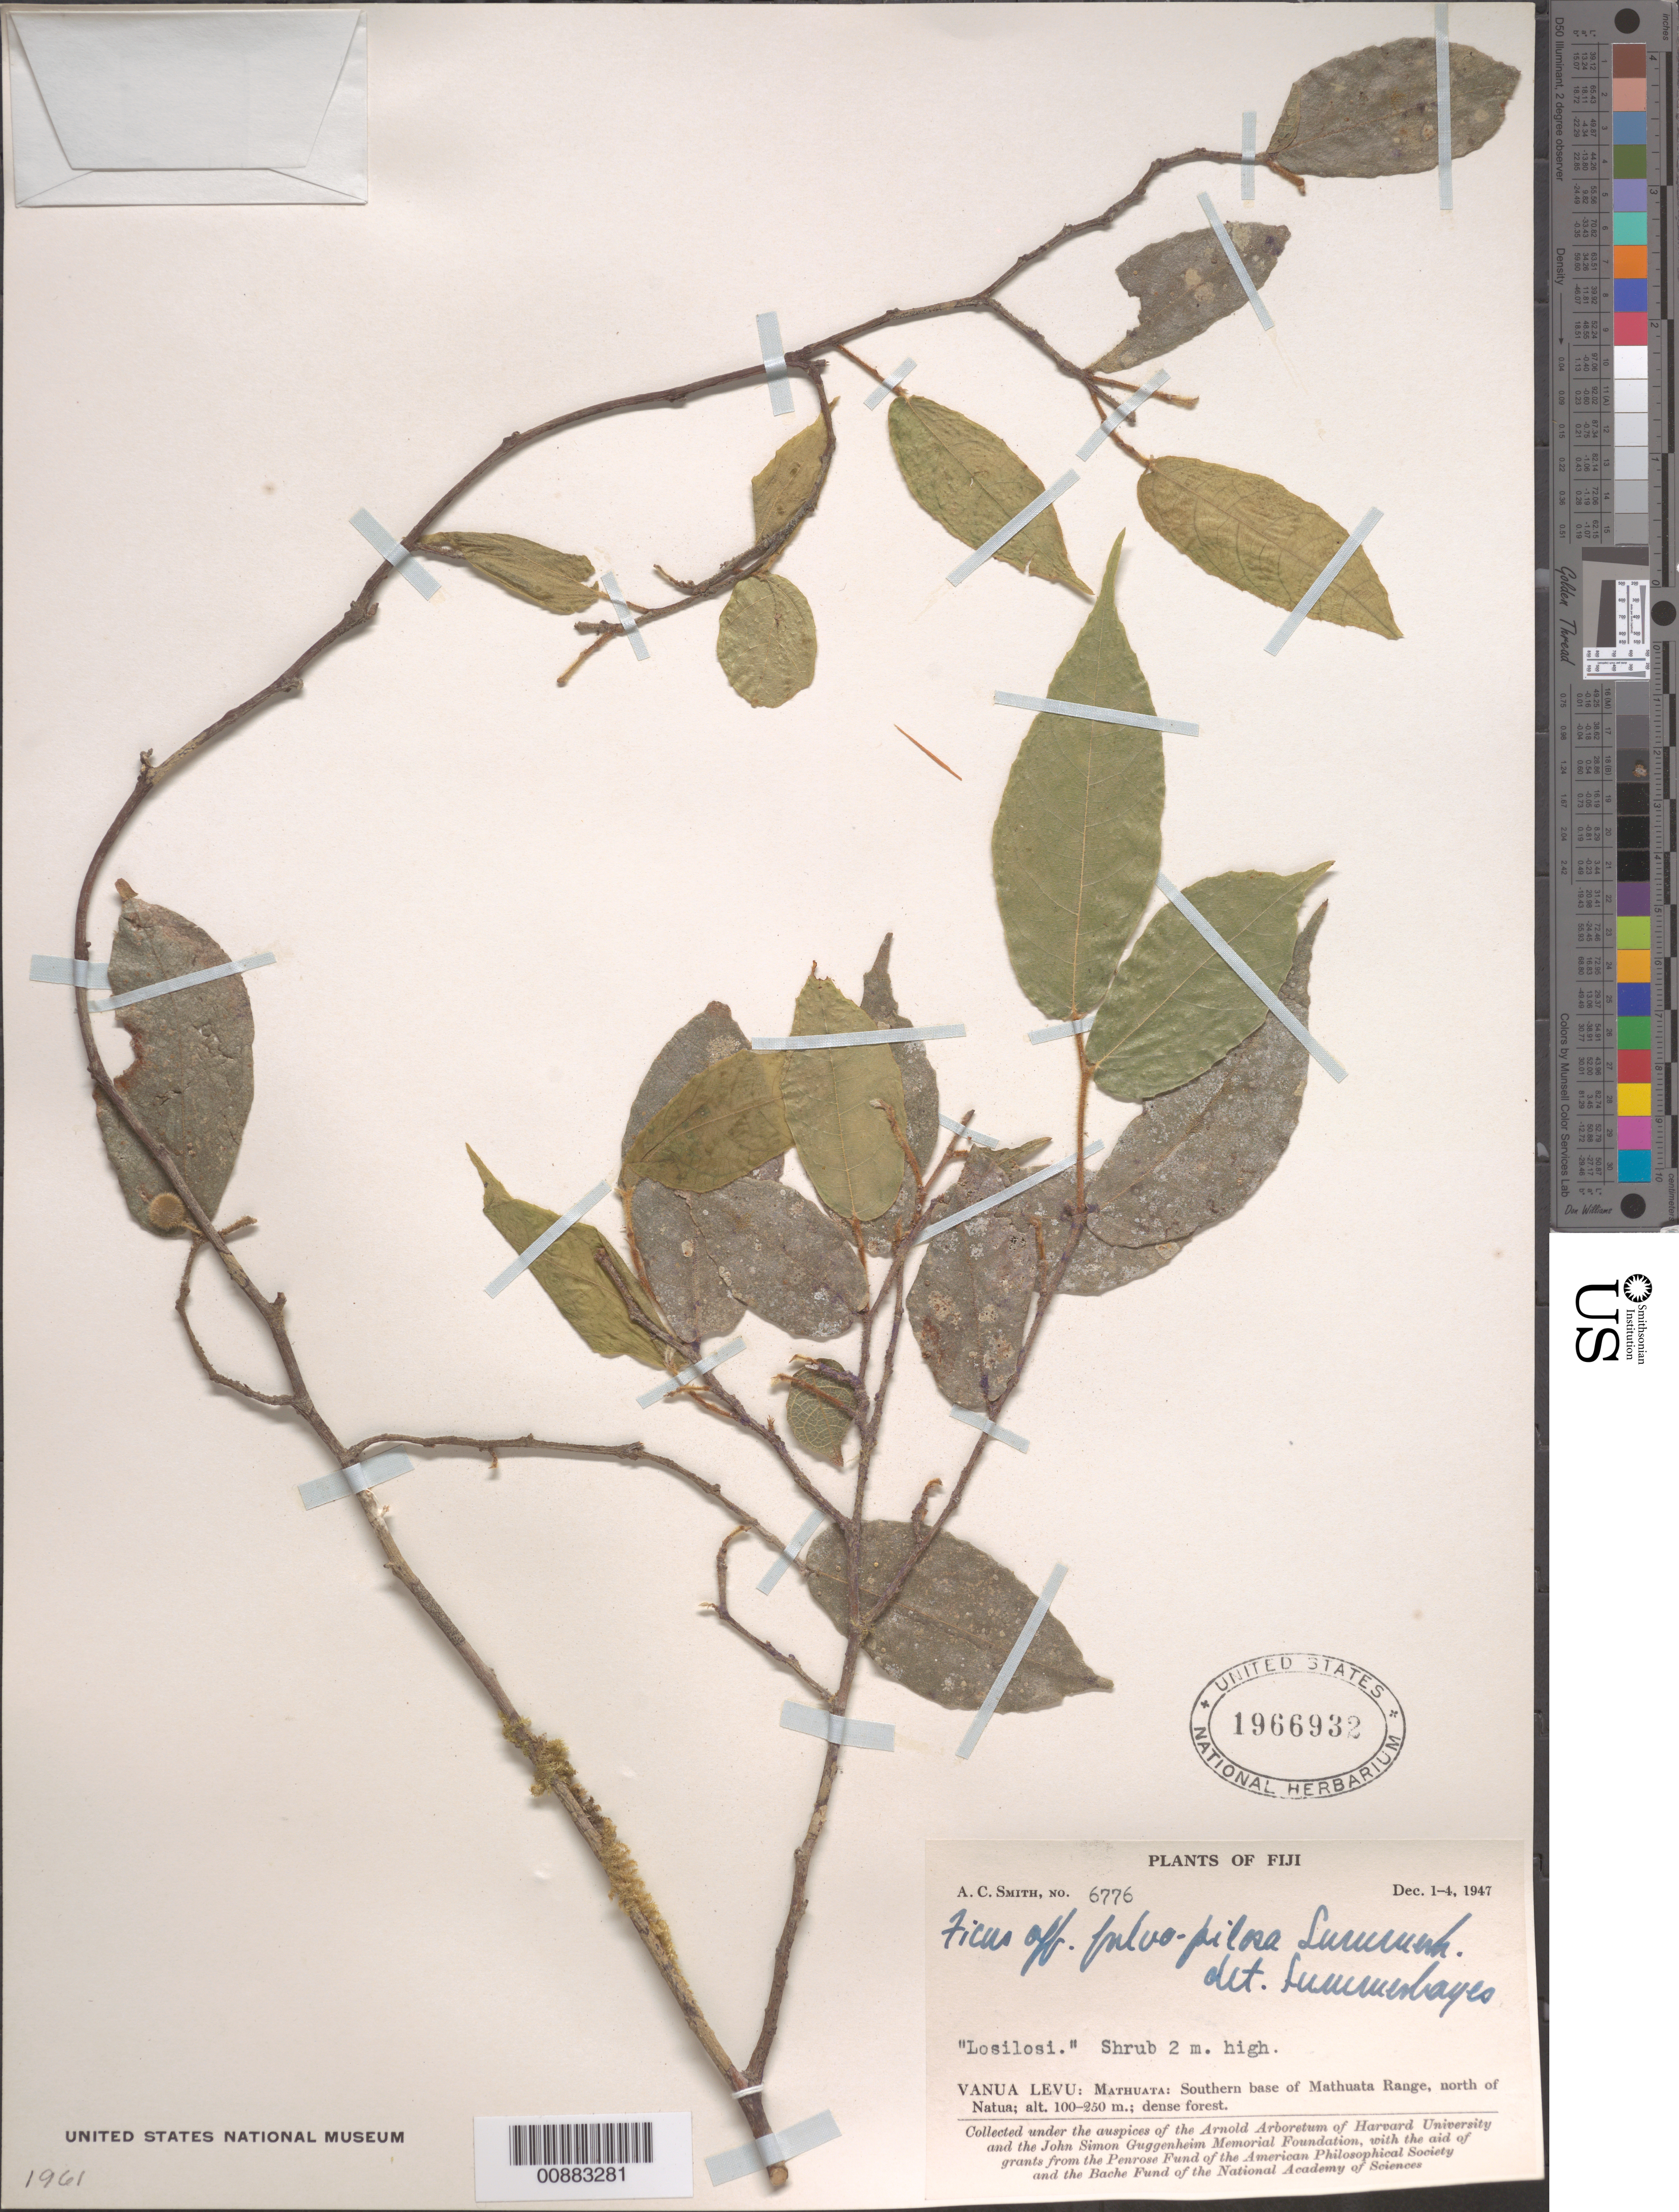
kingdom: Plantae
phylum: Tracheophyta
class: Magnoliopsida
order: Rosales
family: Moraceae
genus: Ficus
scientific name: Ficus fulvopilosa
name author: Summerh.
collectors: C. A. Smith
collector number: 6776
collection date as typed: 01 Dec 1947 to 04 Dec 1947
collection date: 1947-12-01/1947-12-04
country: Fiji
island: Macuata-i-wai [Mathuata-i-wai]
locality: Mathuata: Southern base of Mathuata Range, north of Natua.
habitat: Dense forest.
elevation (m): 100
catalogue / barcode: US 1966932